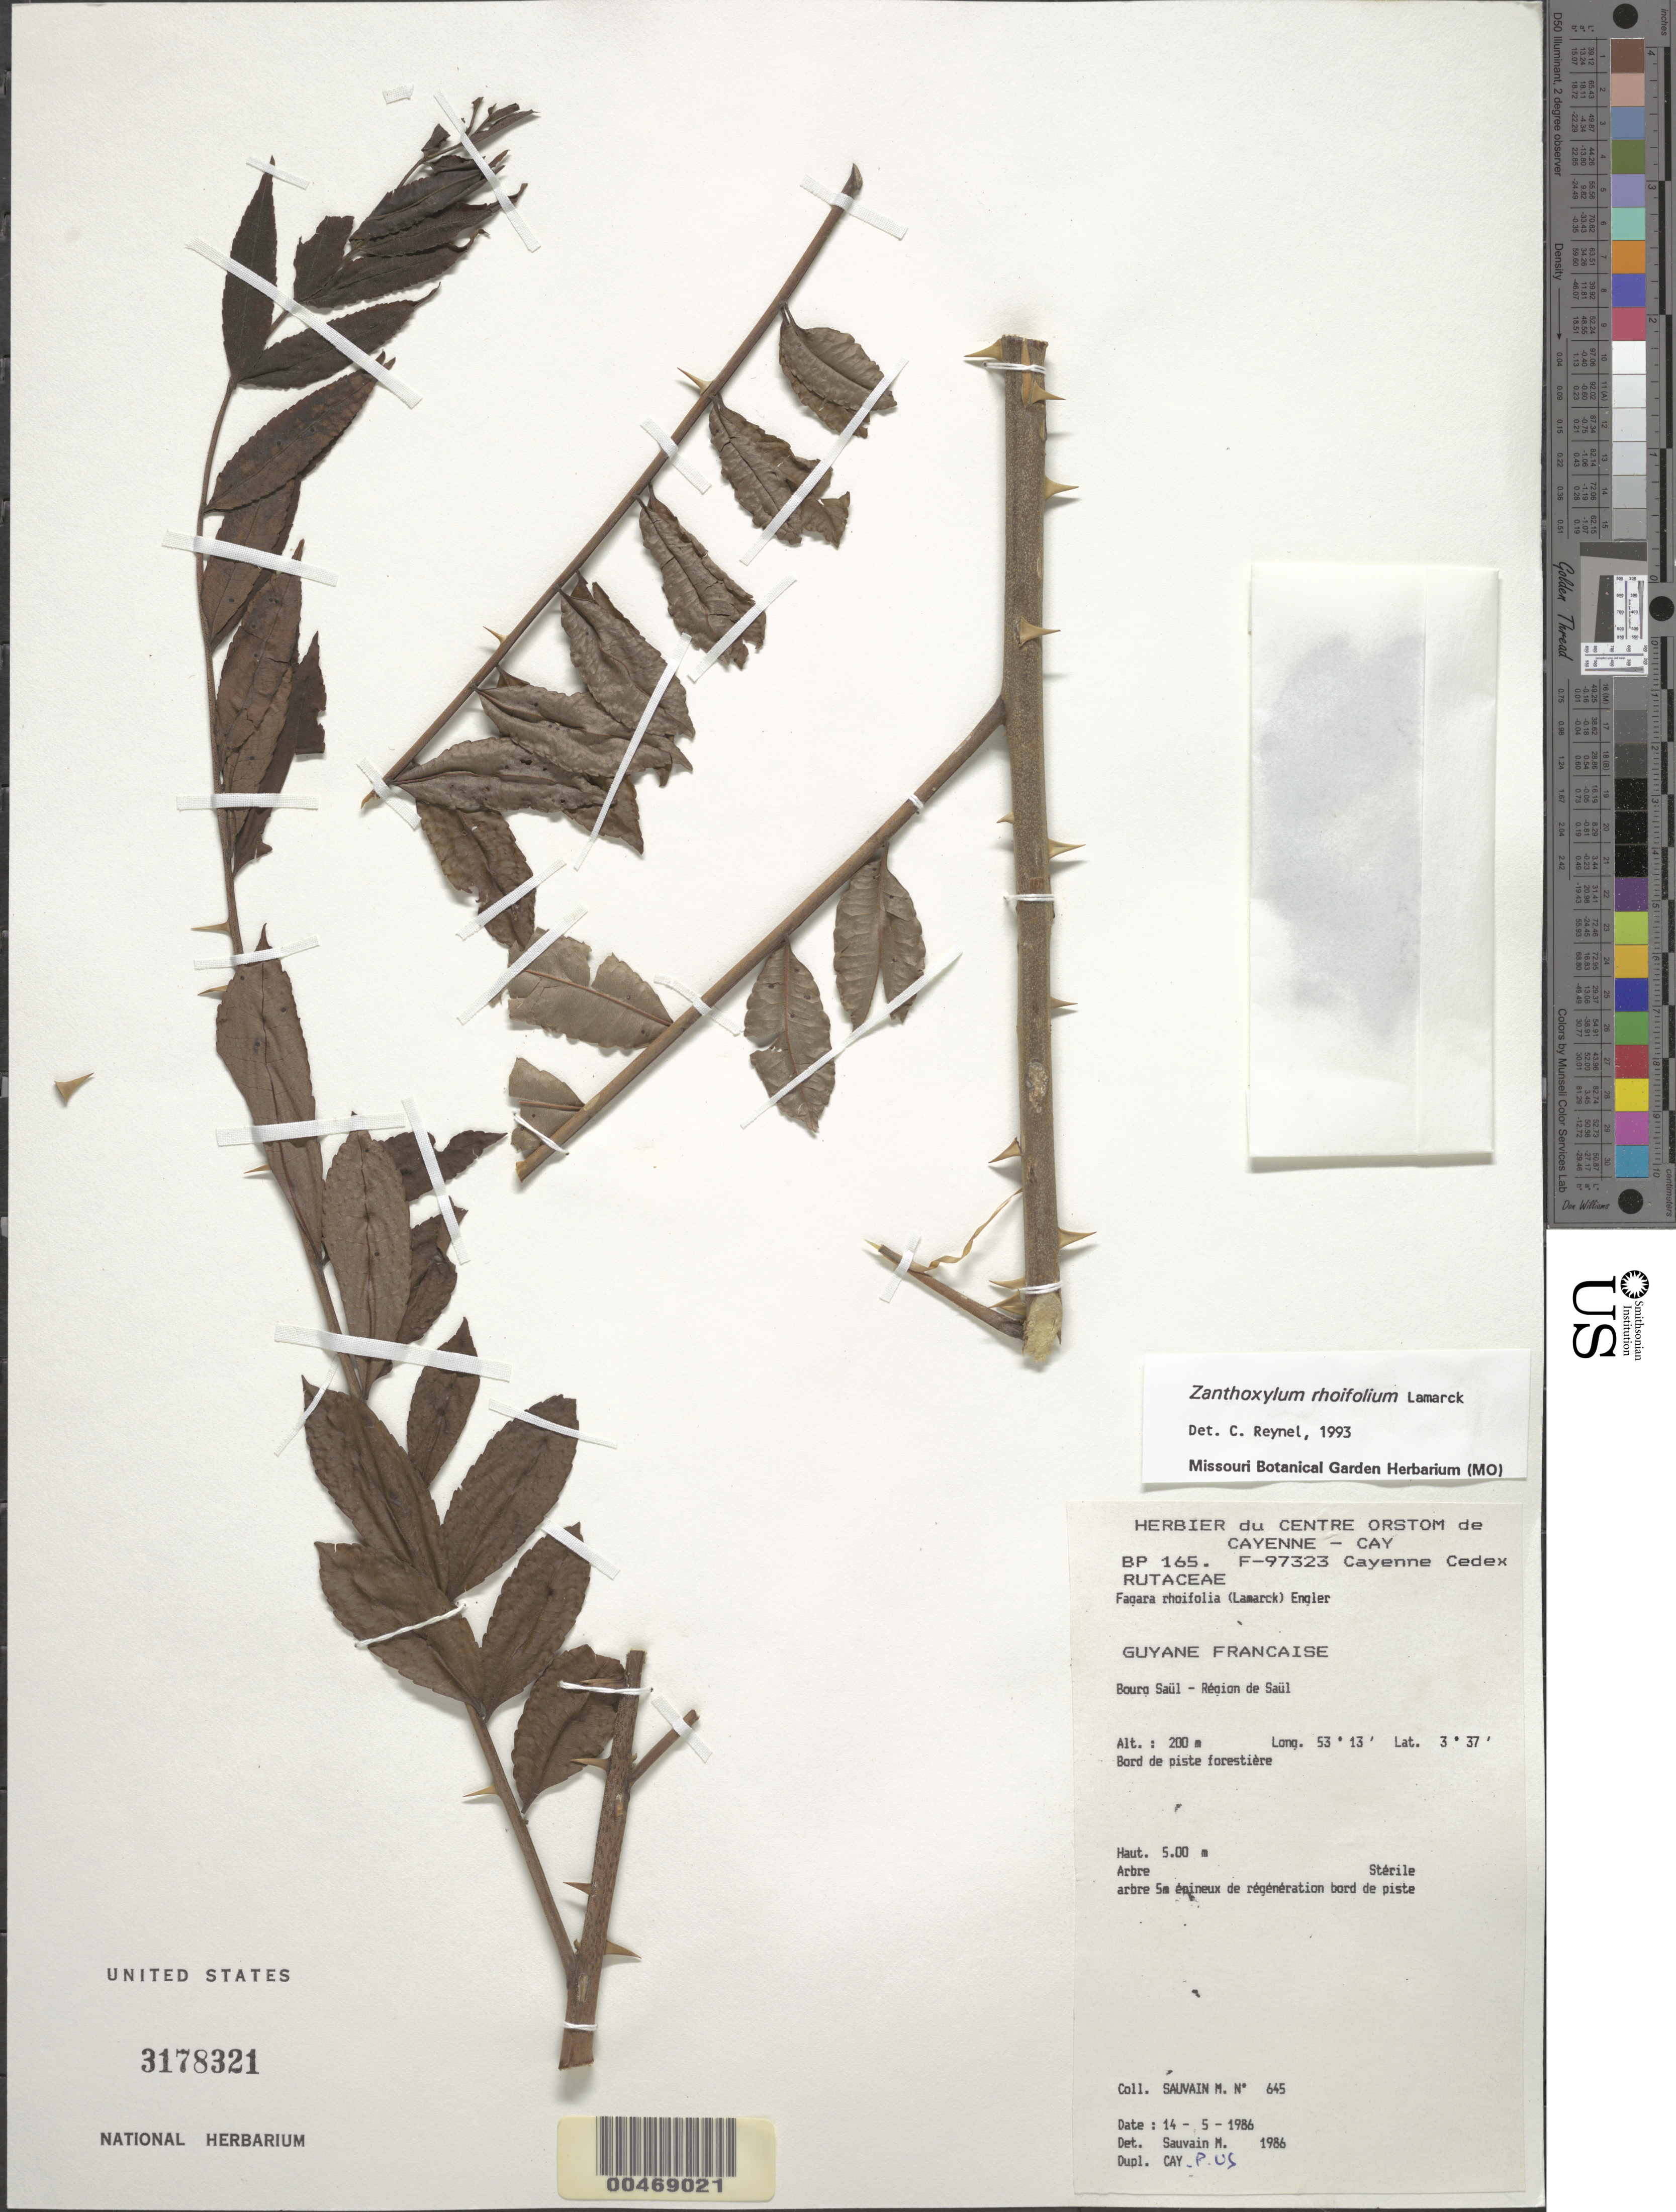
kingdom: Plantae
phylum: Tracheophyta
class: Magnoliopsida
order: Sapindales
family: Rutaceae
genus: Zanthoxylum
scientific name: Zanthoxylum rhoifolium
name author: Lam.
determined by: Reynel, Carlos A., (MO), Missouri Botanical Garden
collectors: M. Sauvain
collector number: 645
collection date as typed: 14-May-86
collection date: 1986-05-14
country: French Guiana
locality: Saül, vic.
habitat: Borde piste forestier; epineux de regeneration borde de piste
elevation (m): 200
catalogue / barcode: US 3178321